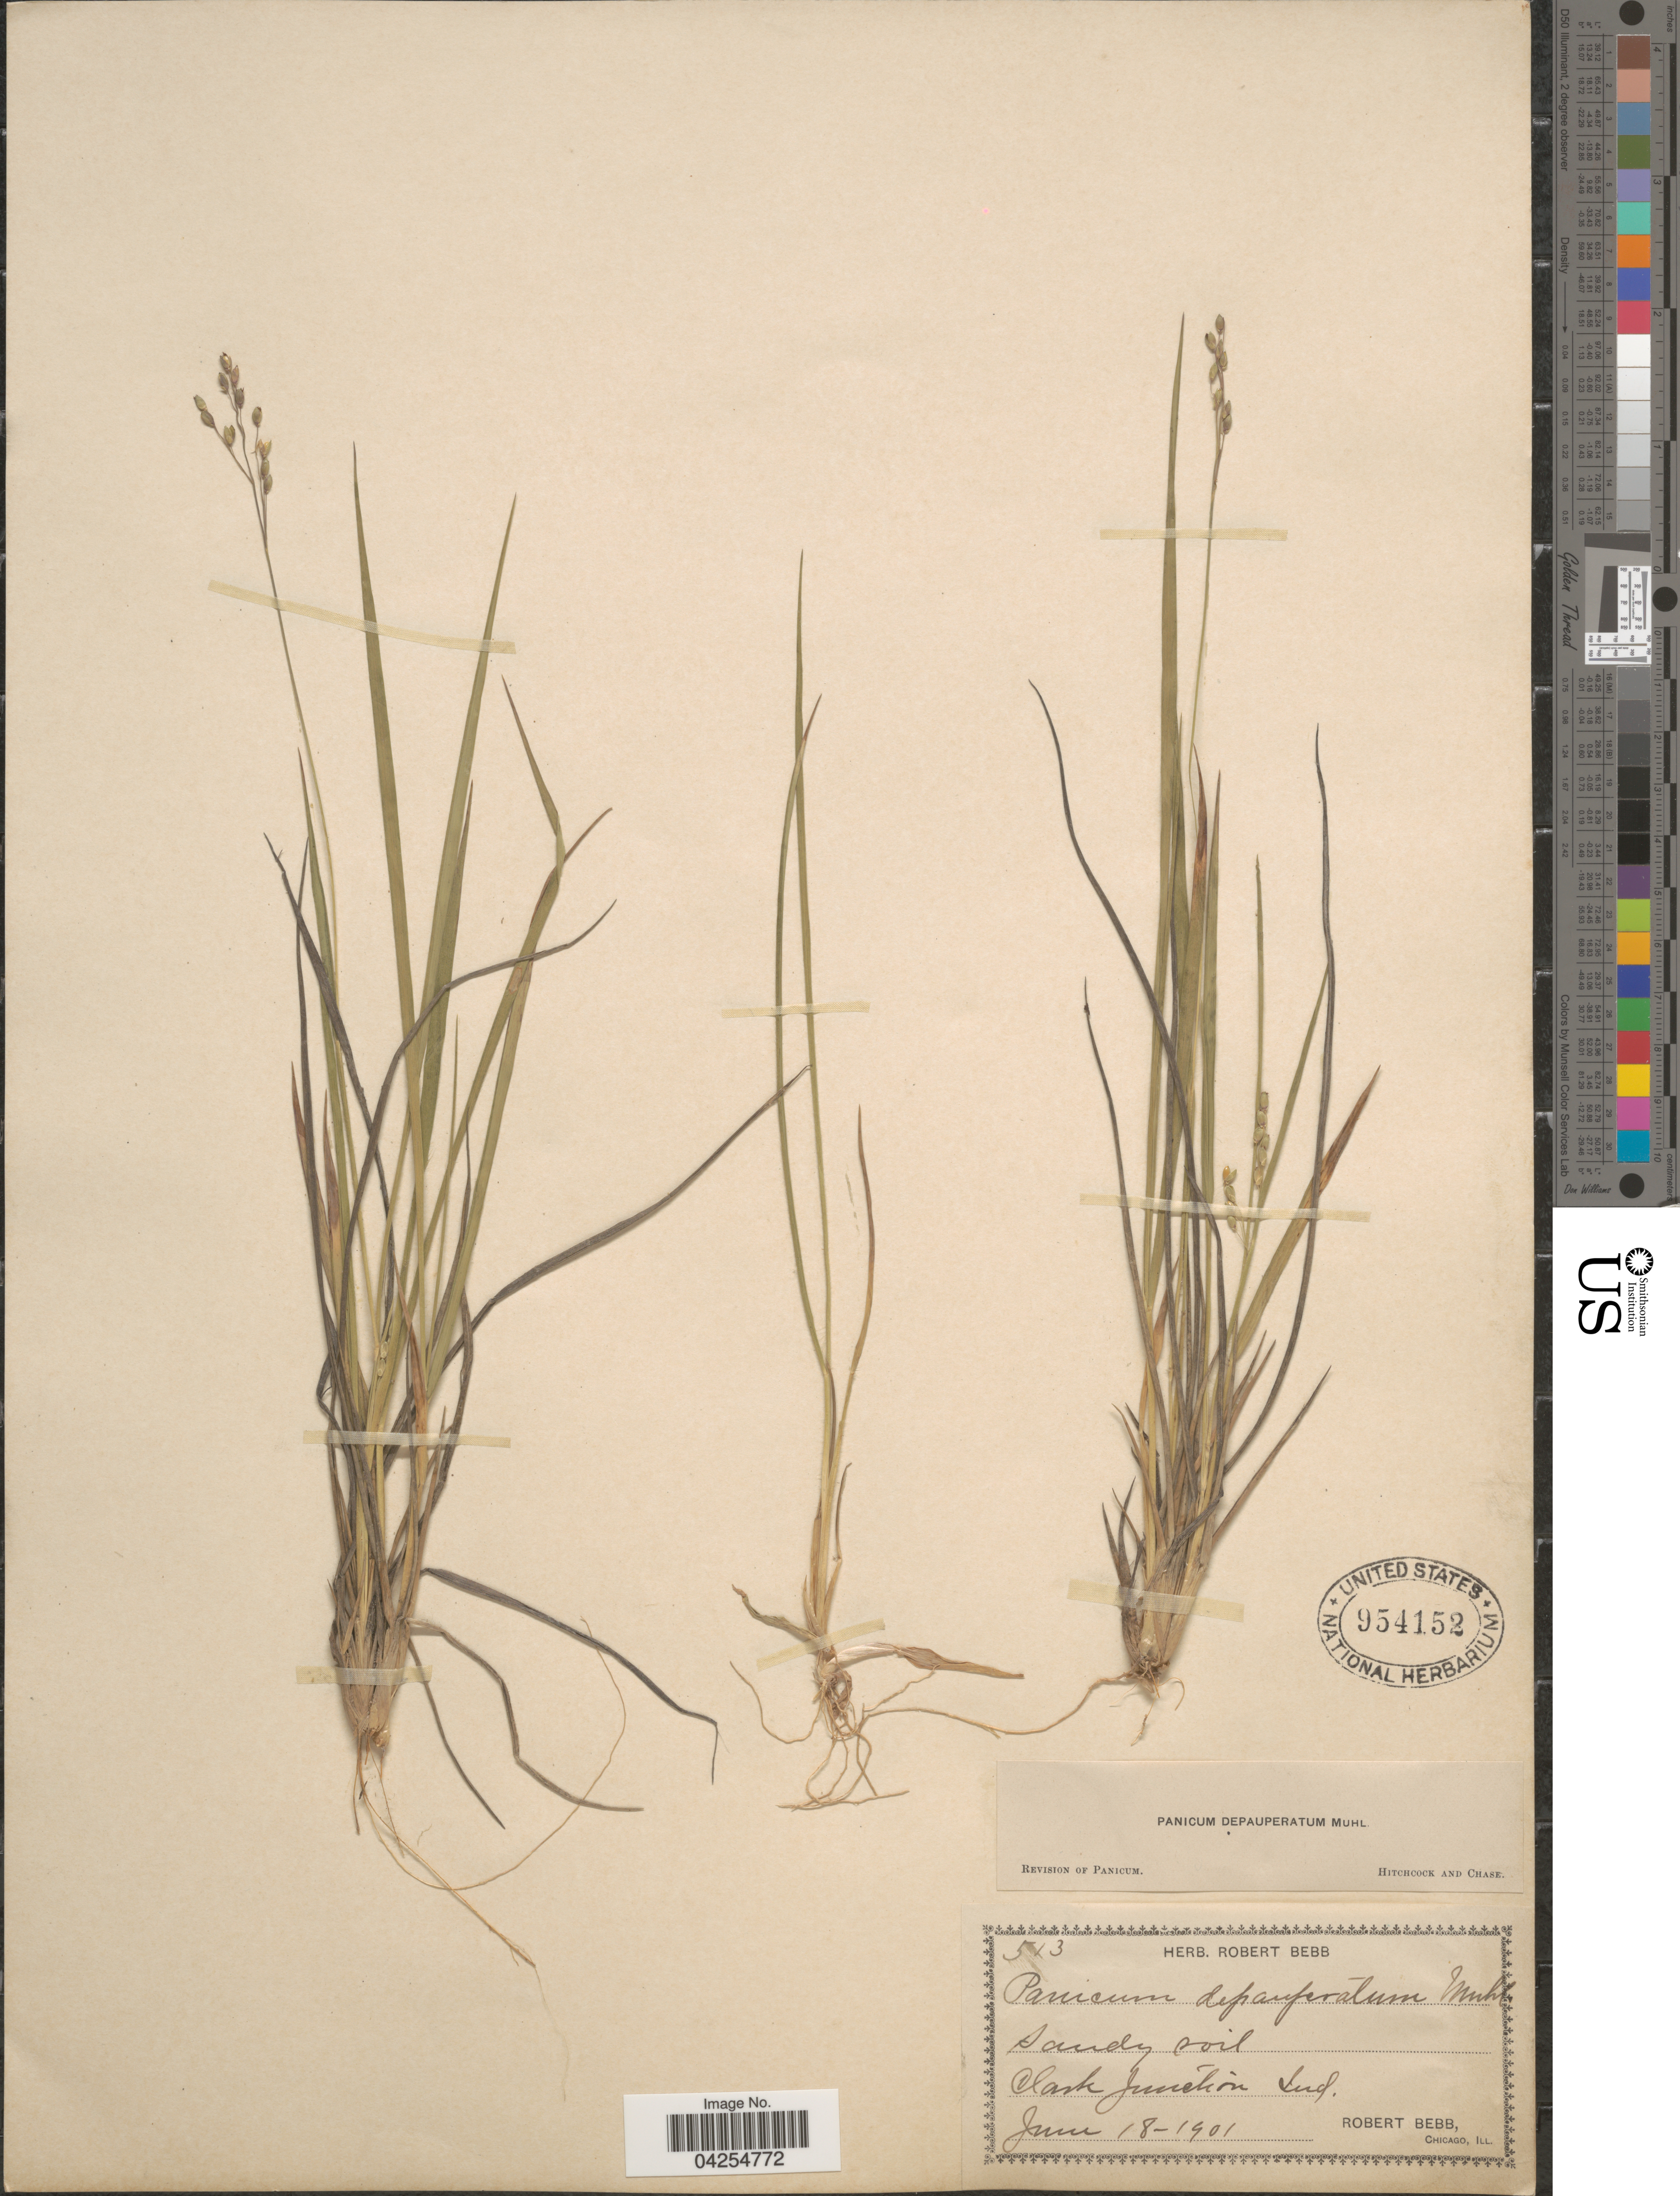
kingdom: Plantae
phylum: Tracheophyta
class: Liliopsida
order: Poales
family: Poaceae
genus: Dichanthelium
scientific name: Dichanthelium depauperatum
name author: (Muhl.) Gould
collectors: R. Bebb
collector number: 513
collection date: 1901-06-18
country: United States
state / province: Indiana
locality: Clark Junction.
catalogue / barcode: US 954152